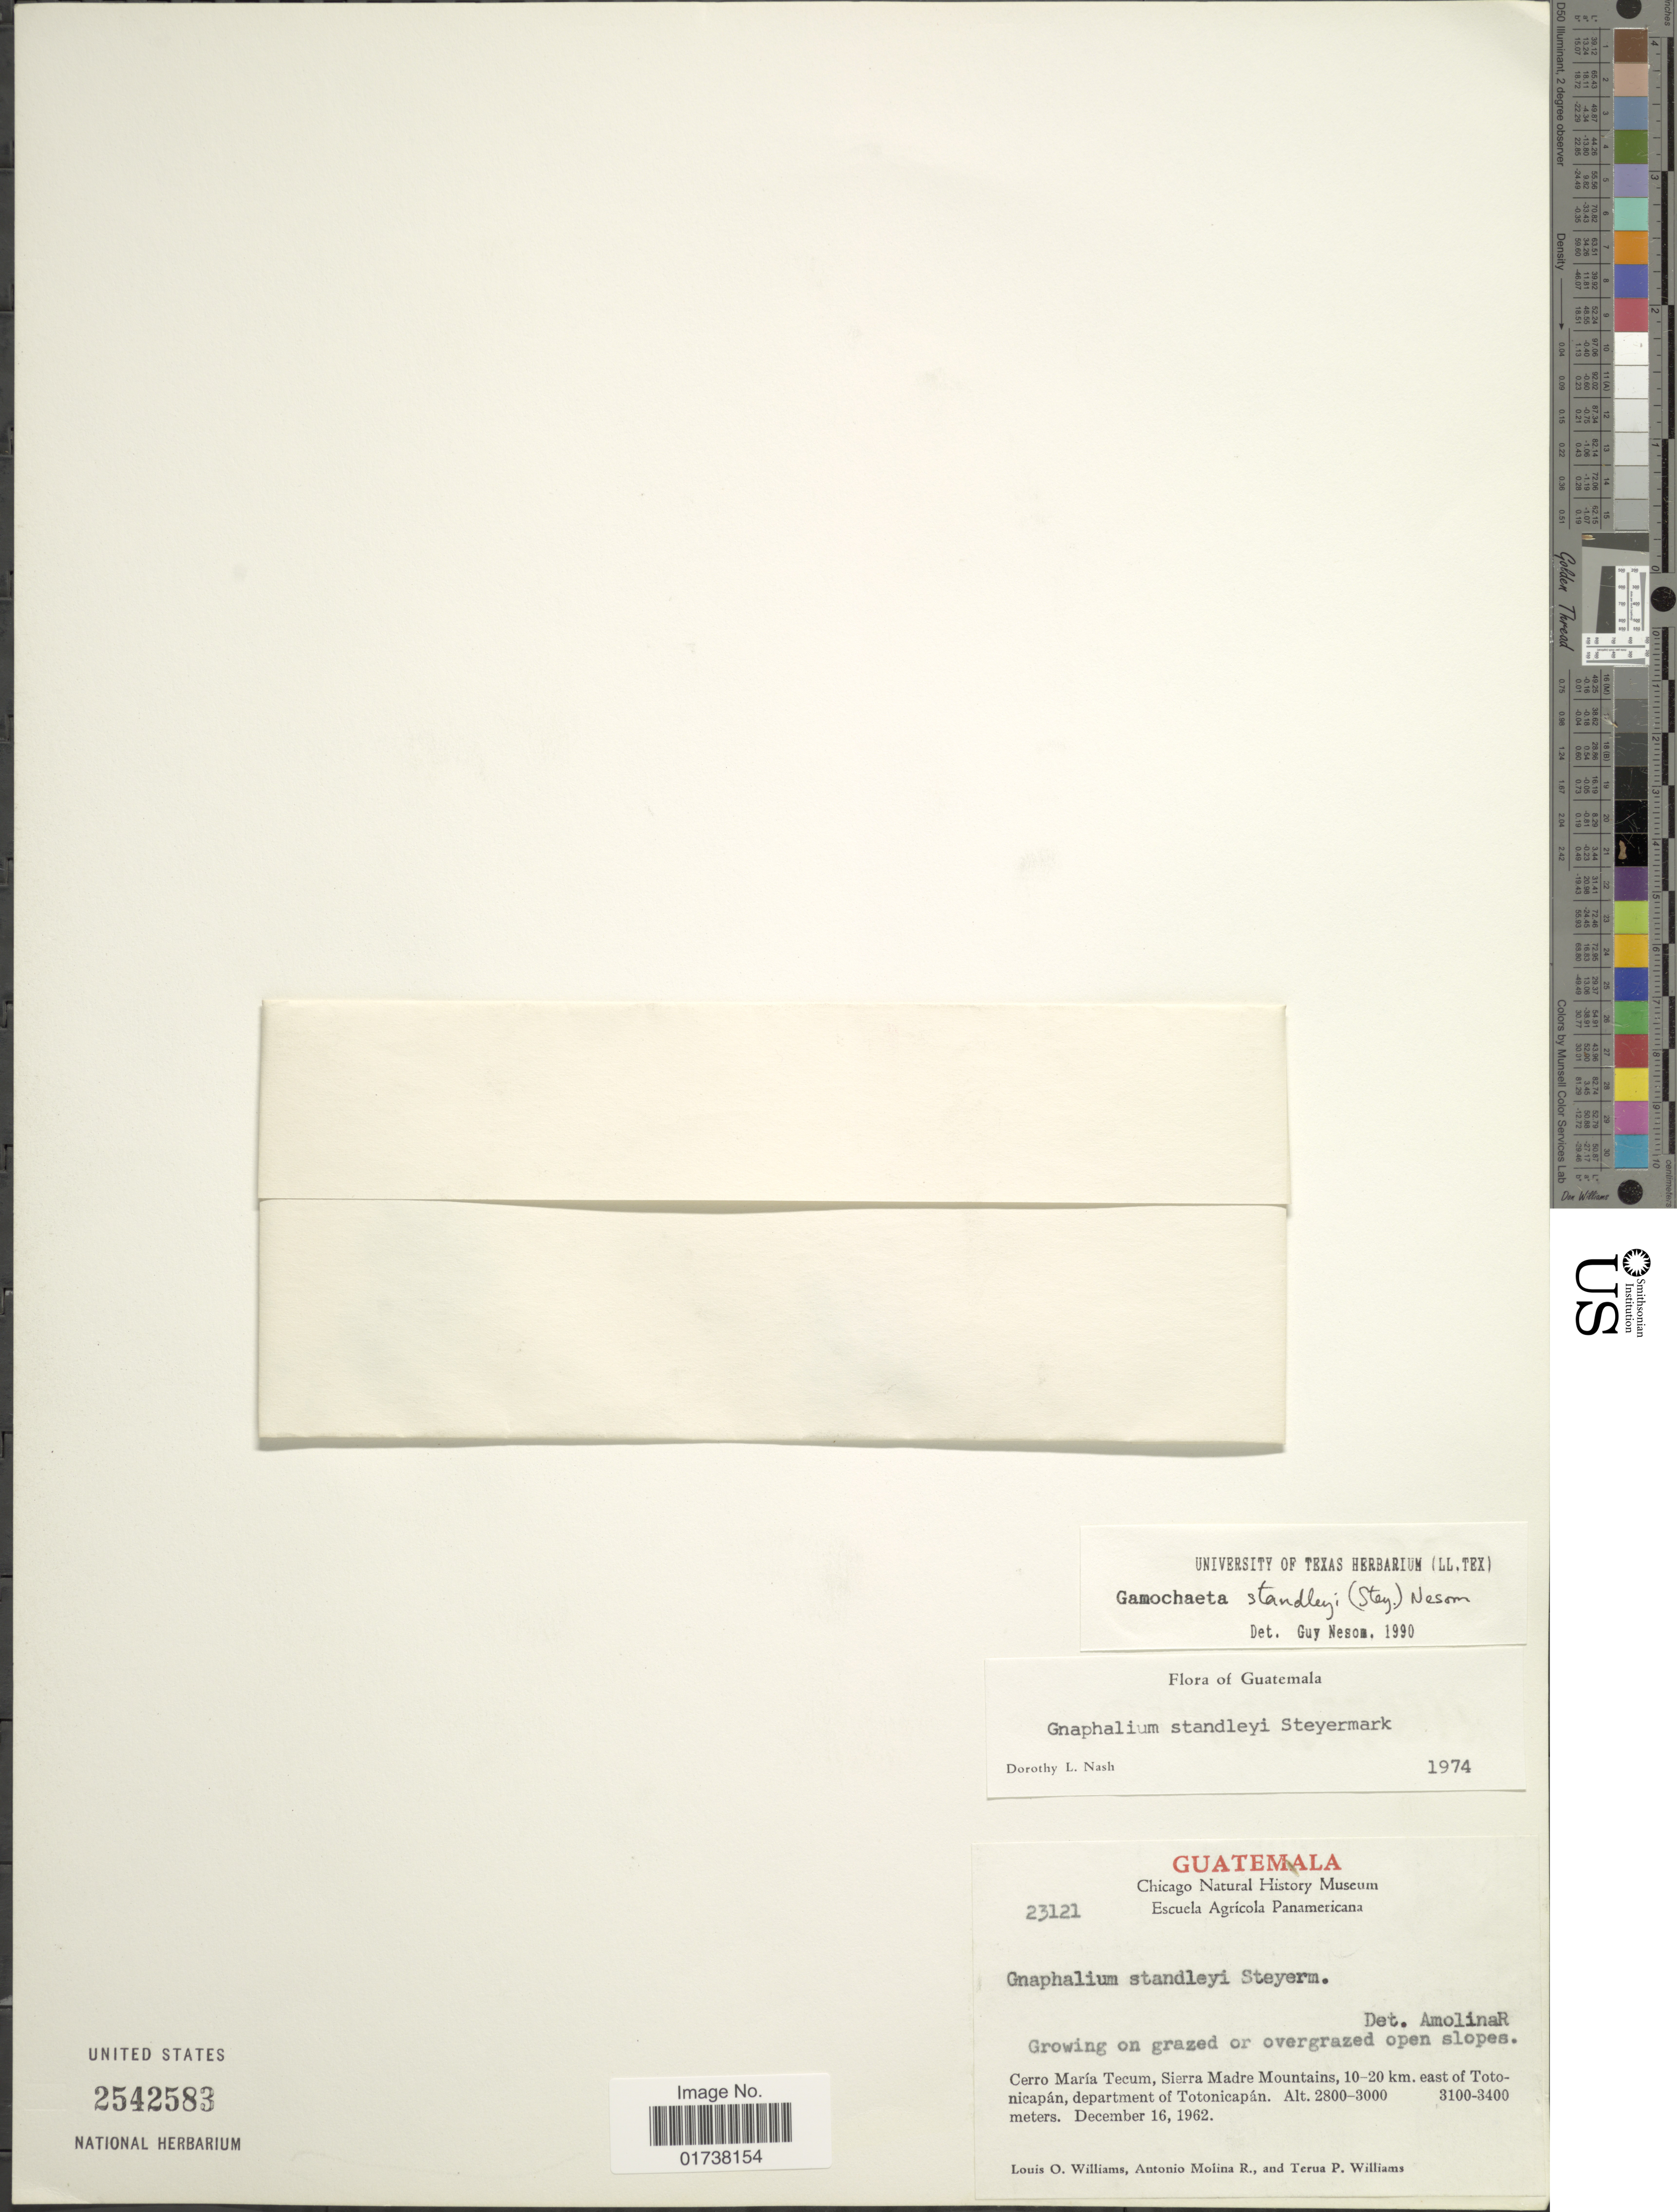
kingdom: Plantae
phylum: Tracheophyta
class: Magnoliopsida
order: Asterales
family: Asteraceae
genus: Gamochaeta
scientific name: Gamochaeta standleyi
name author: (Steyerm.) G.L. Nesom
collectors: L. O. Williams, A. Molina R. & T. Williams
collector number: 23121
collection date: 1962-12-16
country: Guatemala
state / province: Totonicapan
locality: Cerro Maria Tecum, Sierra Madre Mountains, 10-20 km east of Totonicapan, department of Totonicapan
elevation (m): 2800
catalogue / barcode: US 2542583